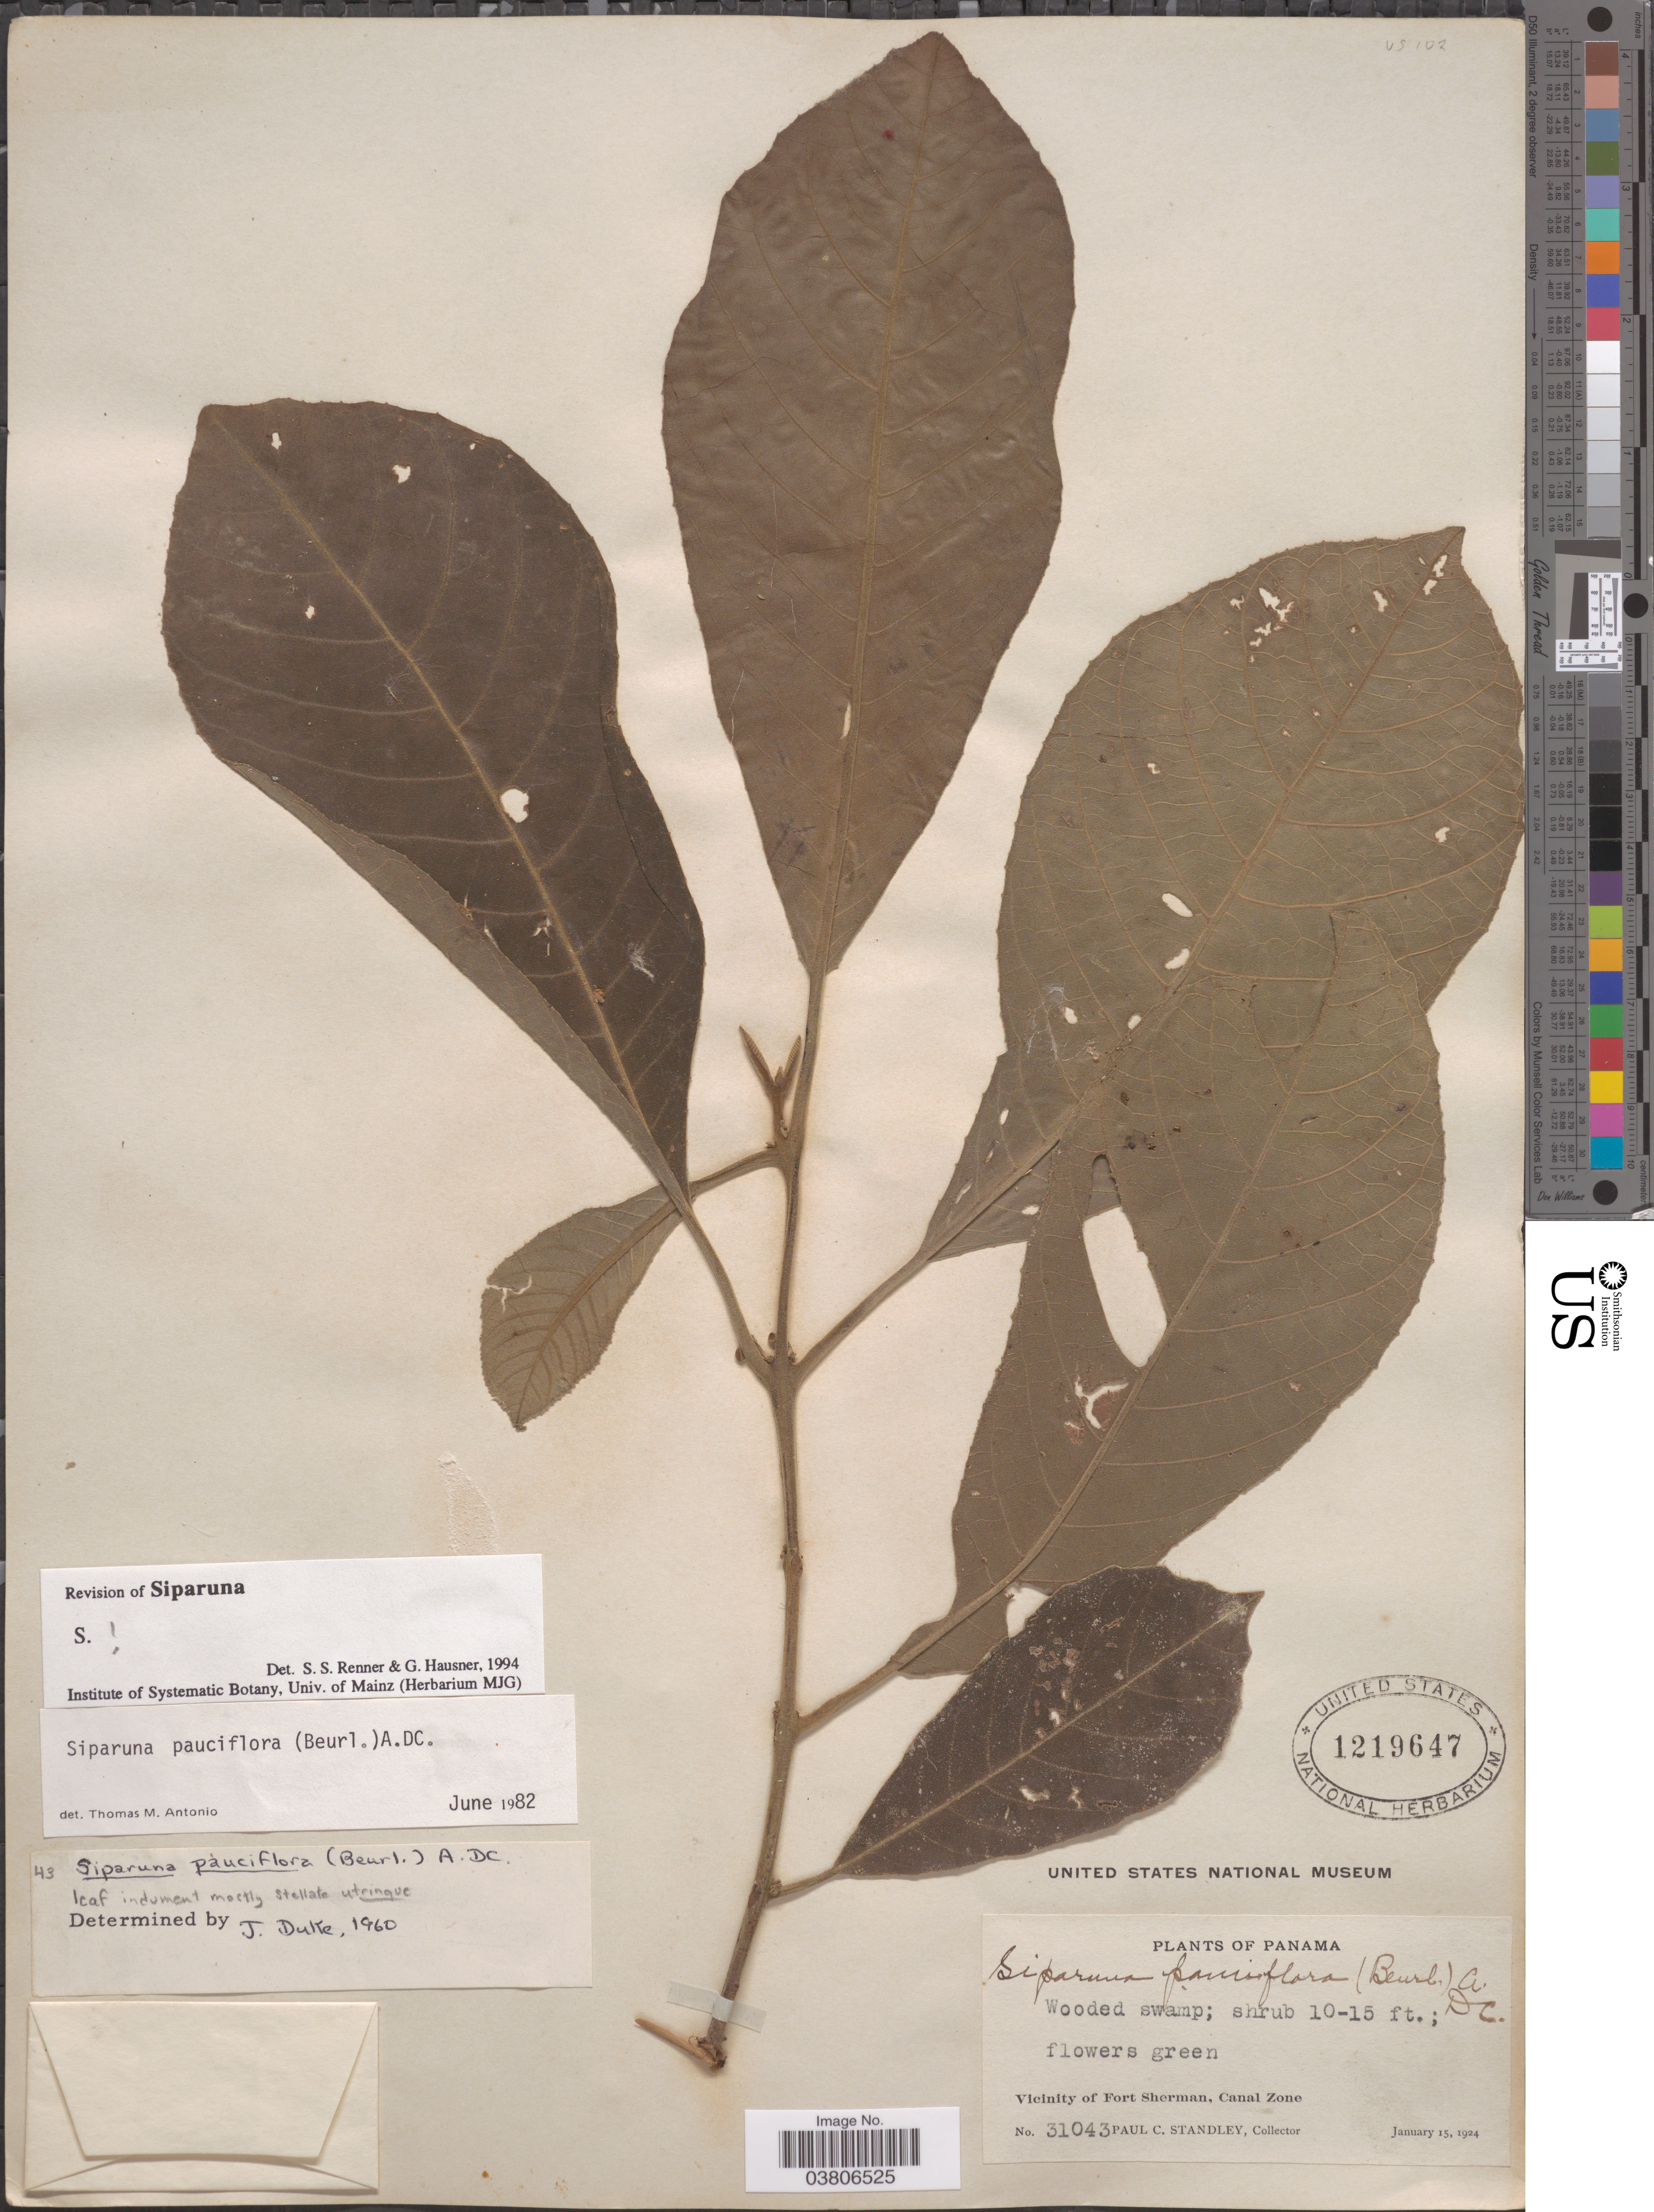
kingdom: Plantae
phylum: Tracheophyta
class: Magnoliopsida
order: Laurales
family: Siparunaceae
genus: Siparuna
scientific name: Siparuna pauciflora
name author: (Beurling) A. DC.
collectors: P. C. Standley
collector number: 31043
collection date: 1924-01-15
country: Panama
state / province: Colón / Panamá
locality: Vicinity of Fort Sherman, Canal Zone.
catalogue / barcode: US 1219647